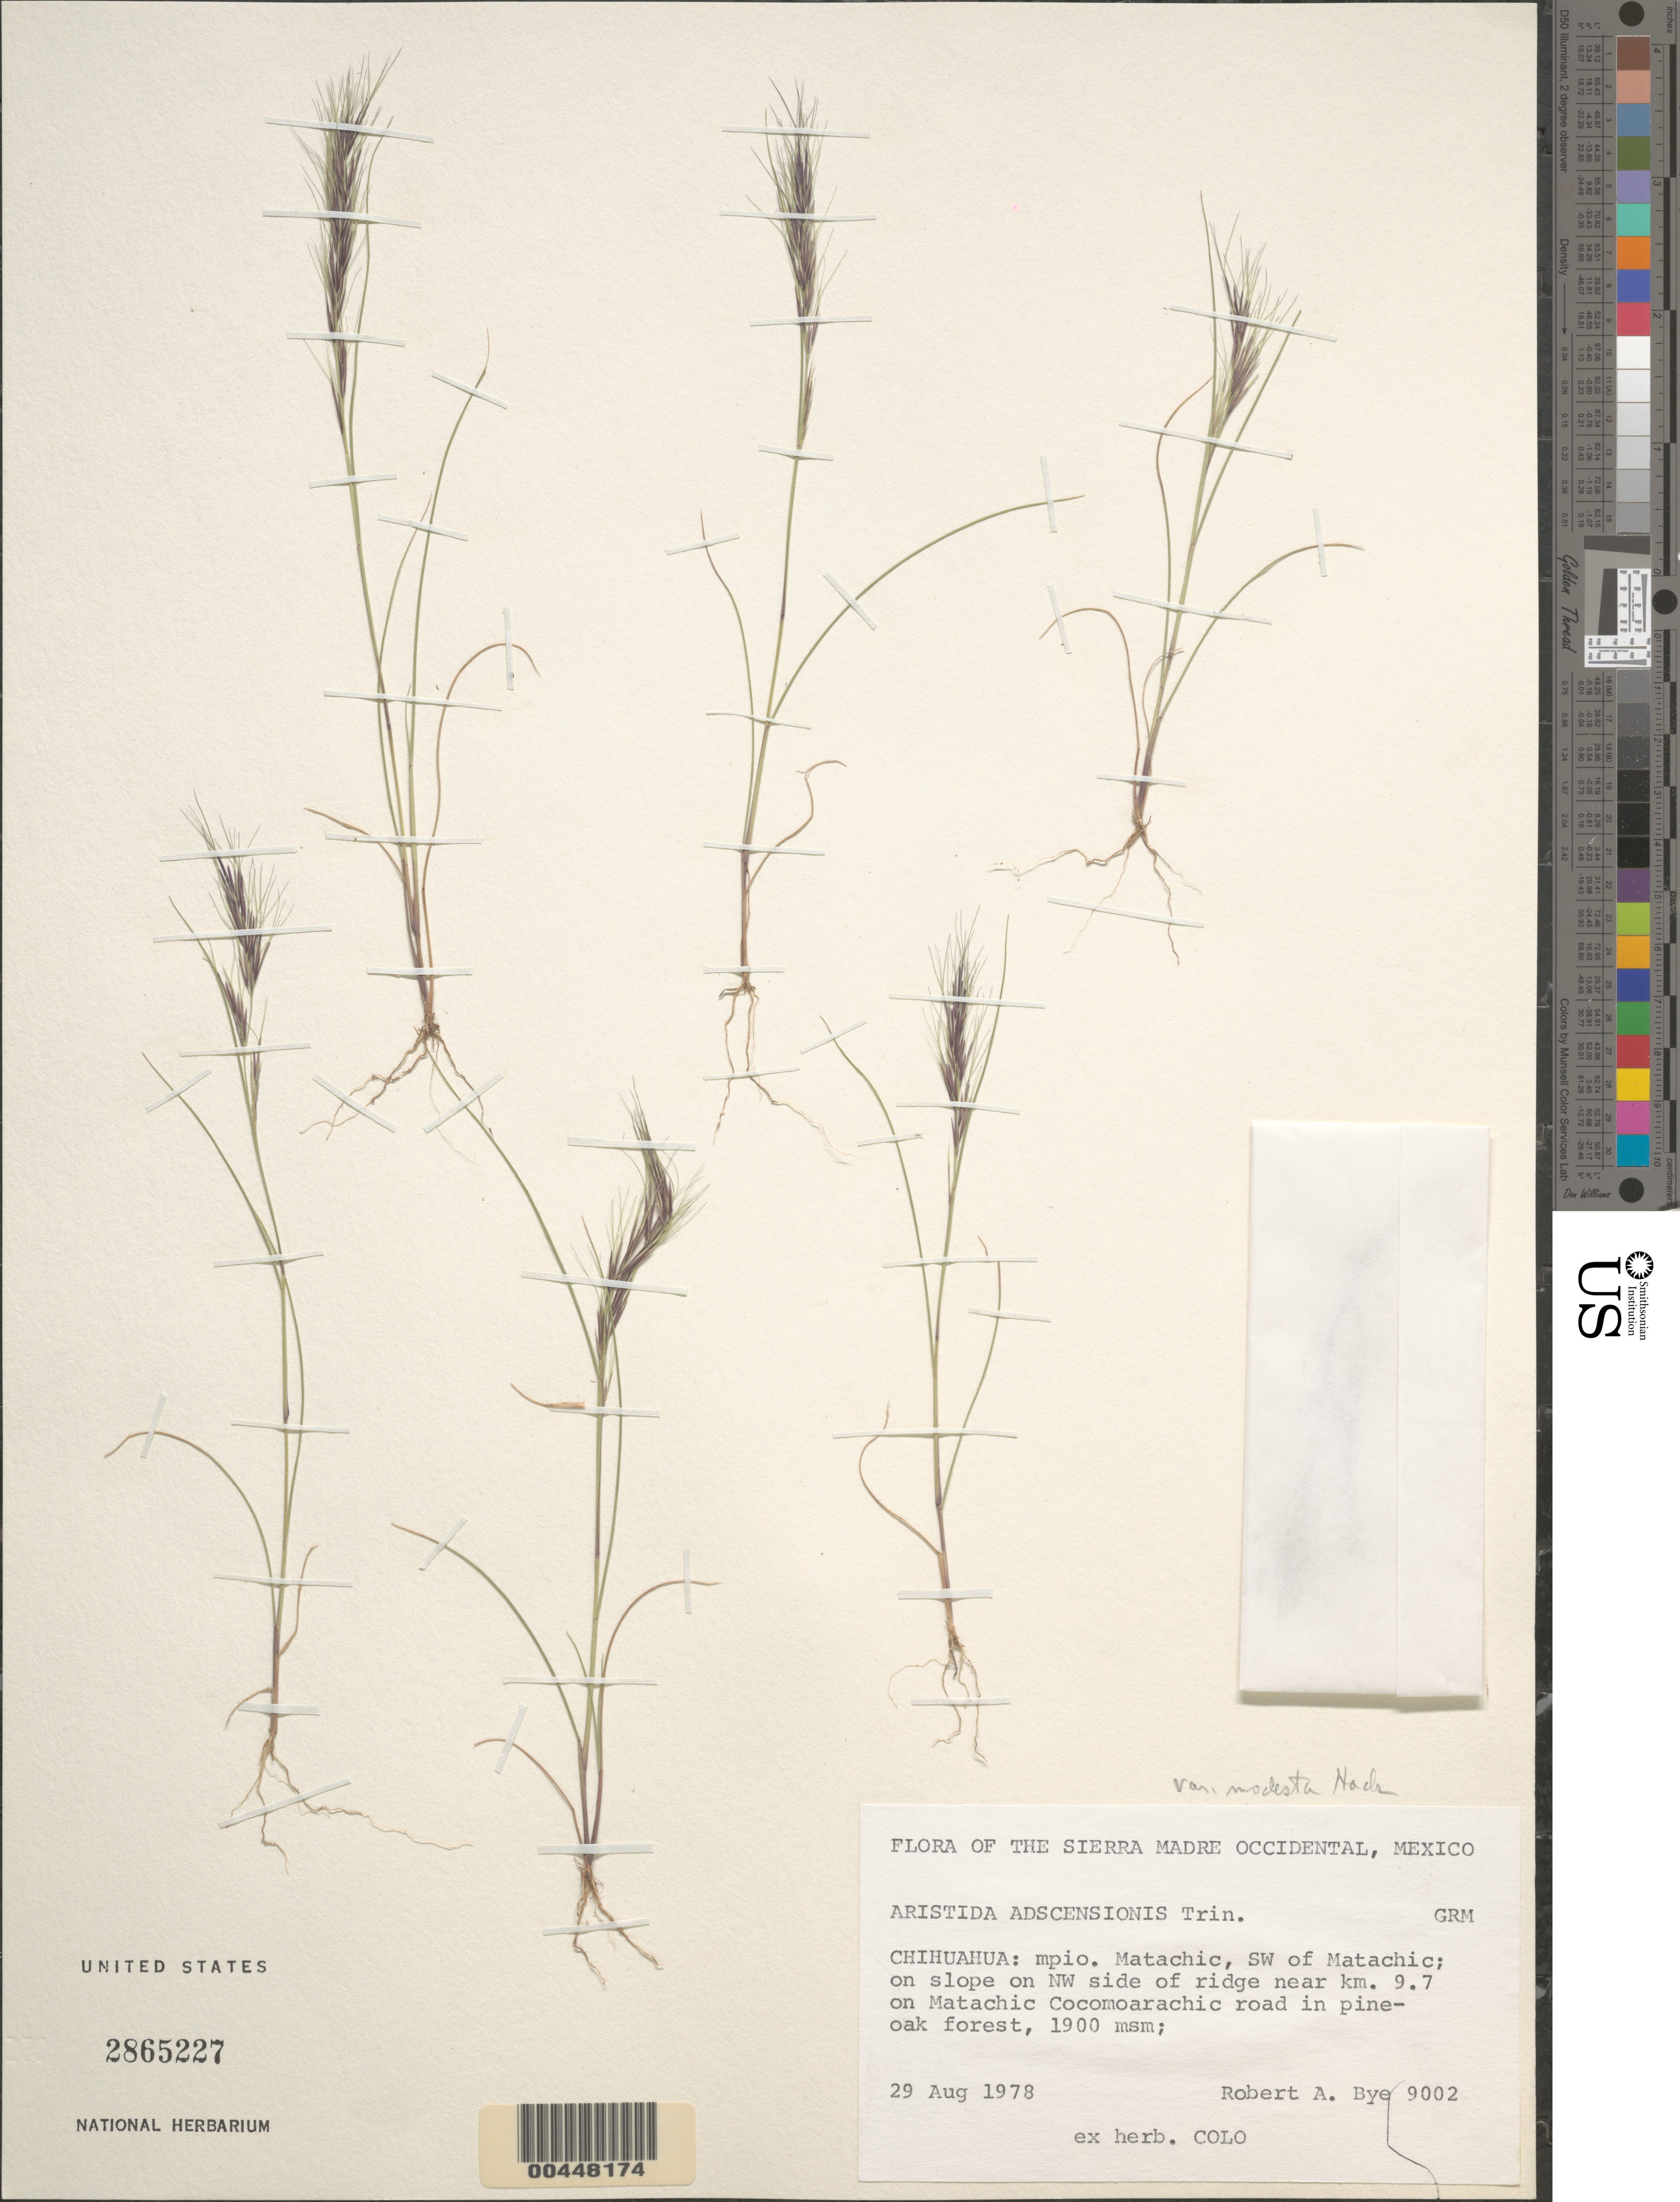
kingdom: Plantae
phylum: Tracheophyta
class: Liliopsida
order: Poales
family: Poaceae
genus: Aristida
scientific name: Aristida adscensionis var. modesta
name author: Hack. in Stuck.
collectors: R. A. Bye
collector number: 9002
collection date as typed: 29 Aug 1978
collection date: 1978-08-29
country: Mexico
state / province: Chihuahua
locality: Sierra Madre Occidental, mpio. Matachic, SW of Matachic, slope on NW side of ridge near km 9.7 on Matachic Cocomoarachic road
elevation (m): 1900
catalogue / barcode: US 2865227